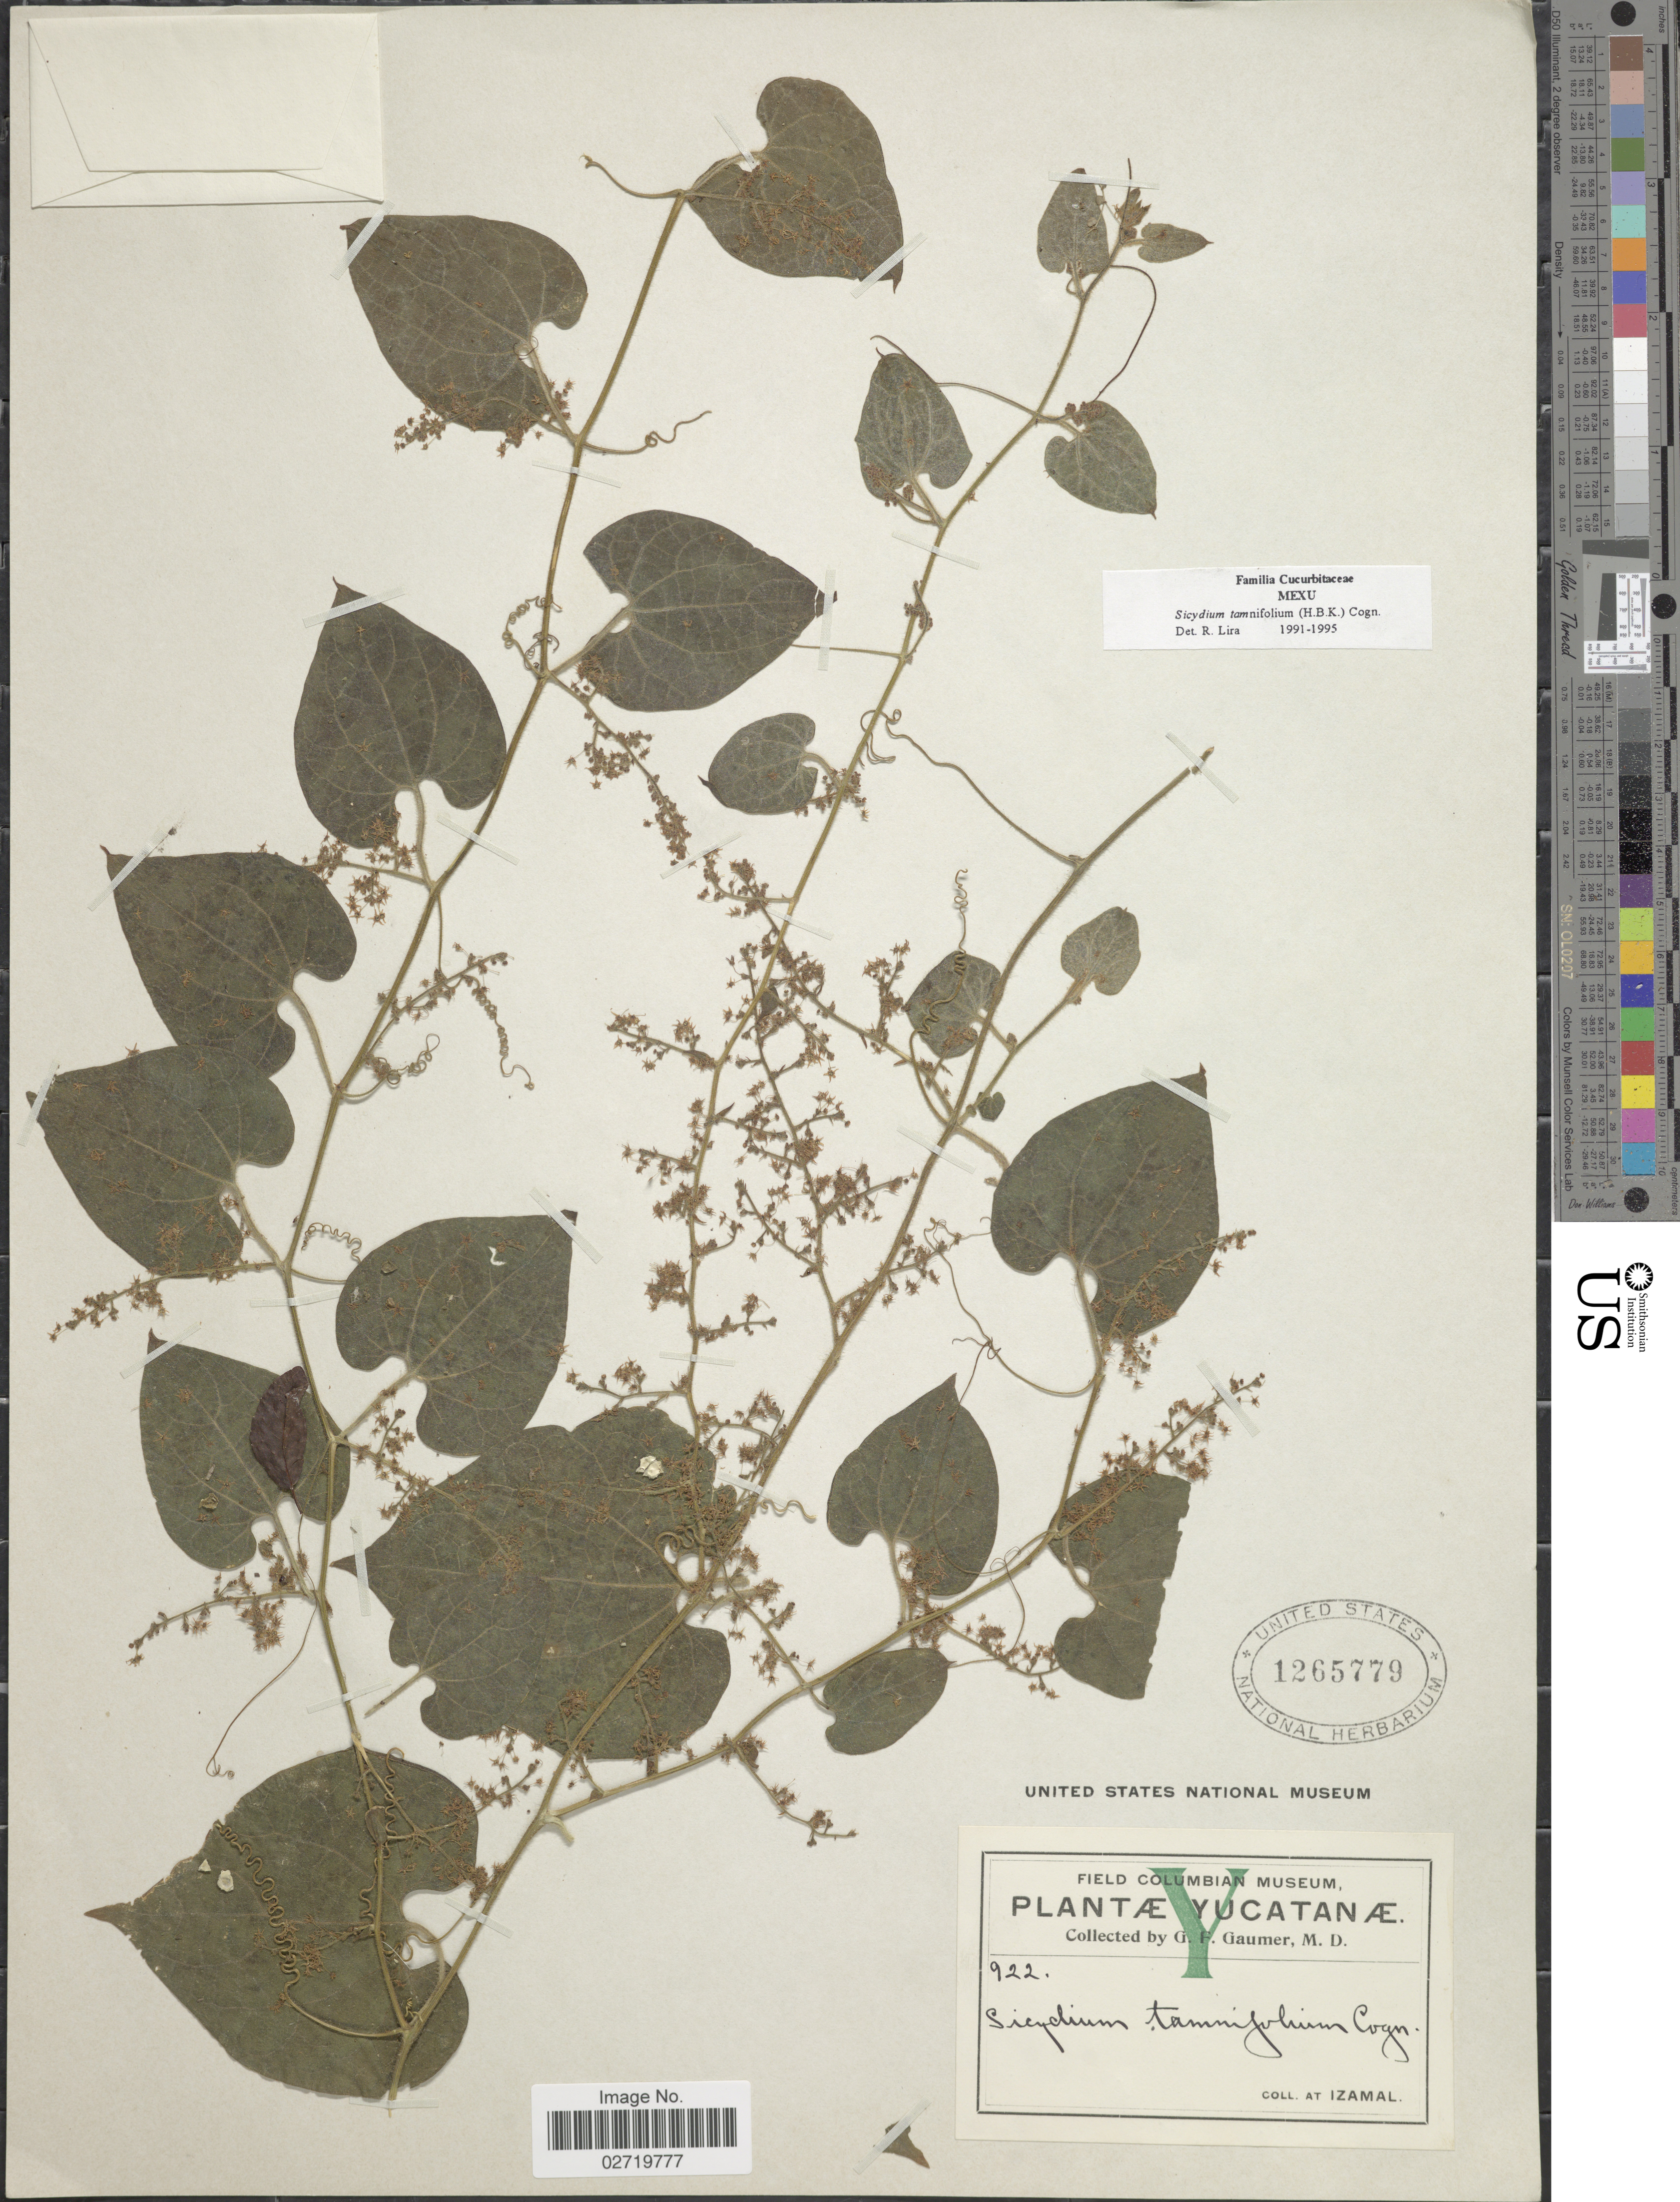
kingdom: Plantae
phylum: Tracheophyta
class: Magnoliopsida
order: Cucurbitales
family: Cucurbitaceae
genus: Sicydium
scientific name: Sicydium tamnifolium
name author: (Kunth) Cogn.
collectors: G. F. Gaumer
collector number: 922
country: Mexico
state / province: Yucatán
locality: At Izamal.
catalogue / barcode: US 1265779